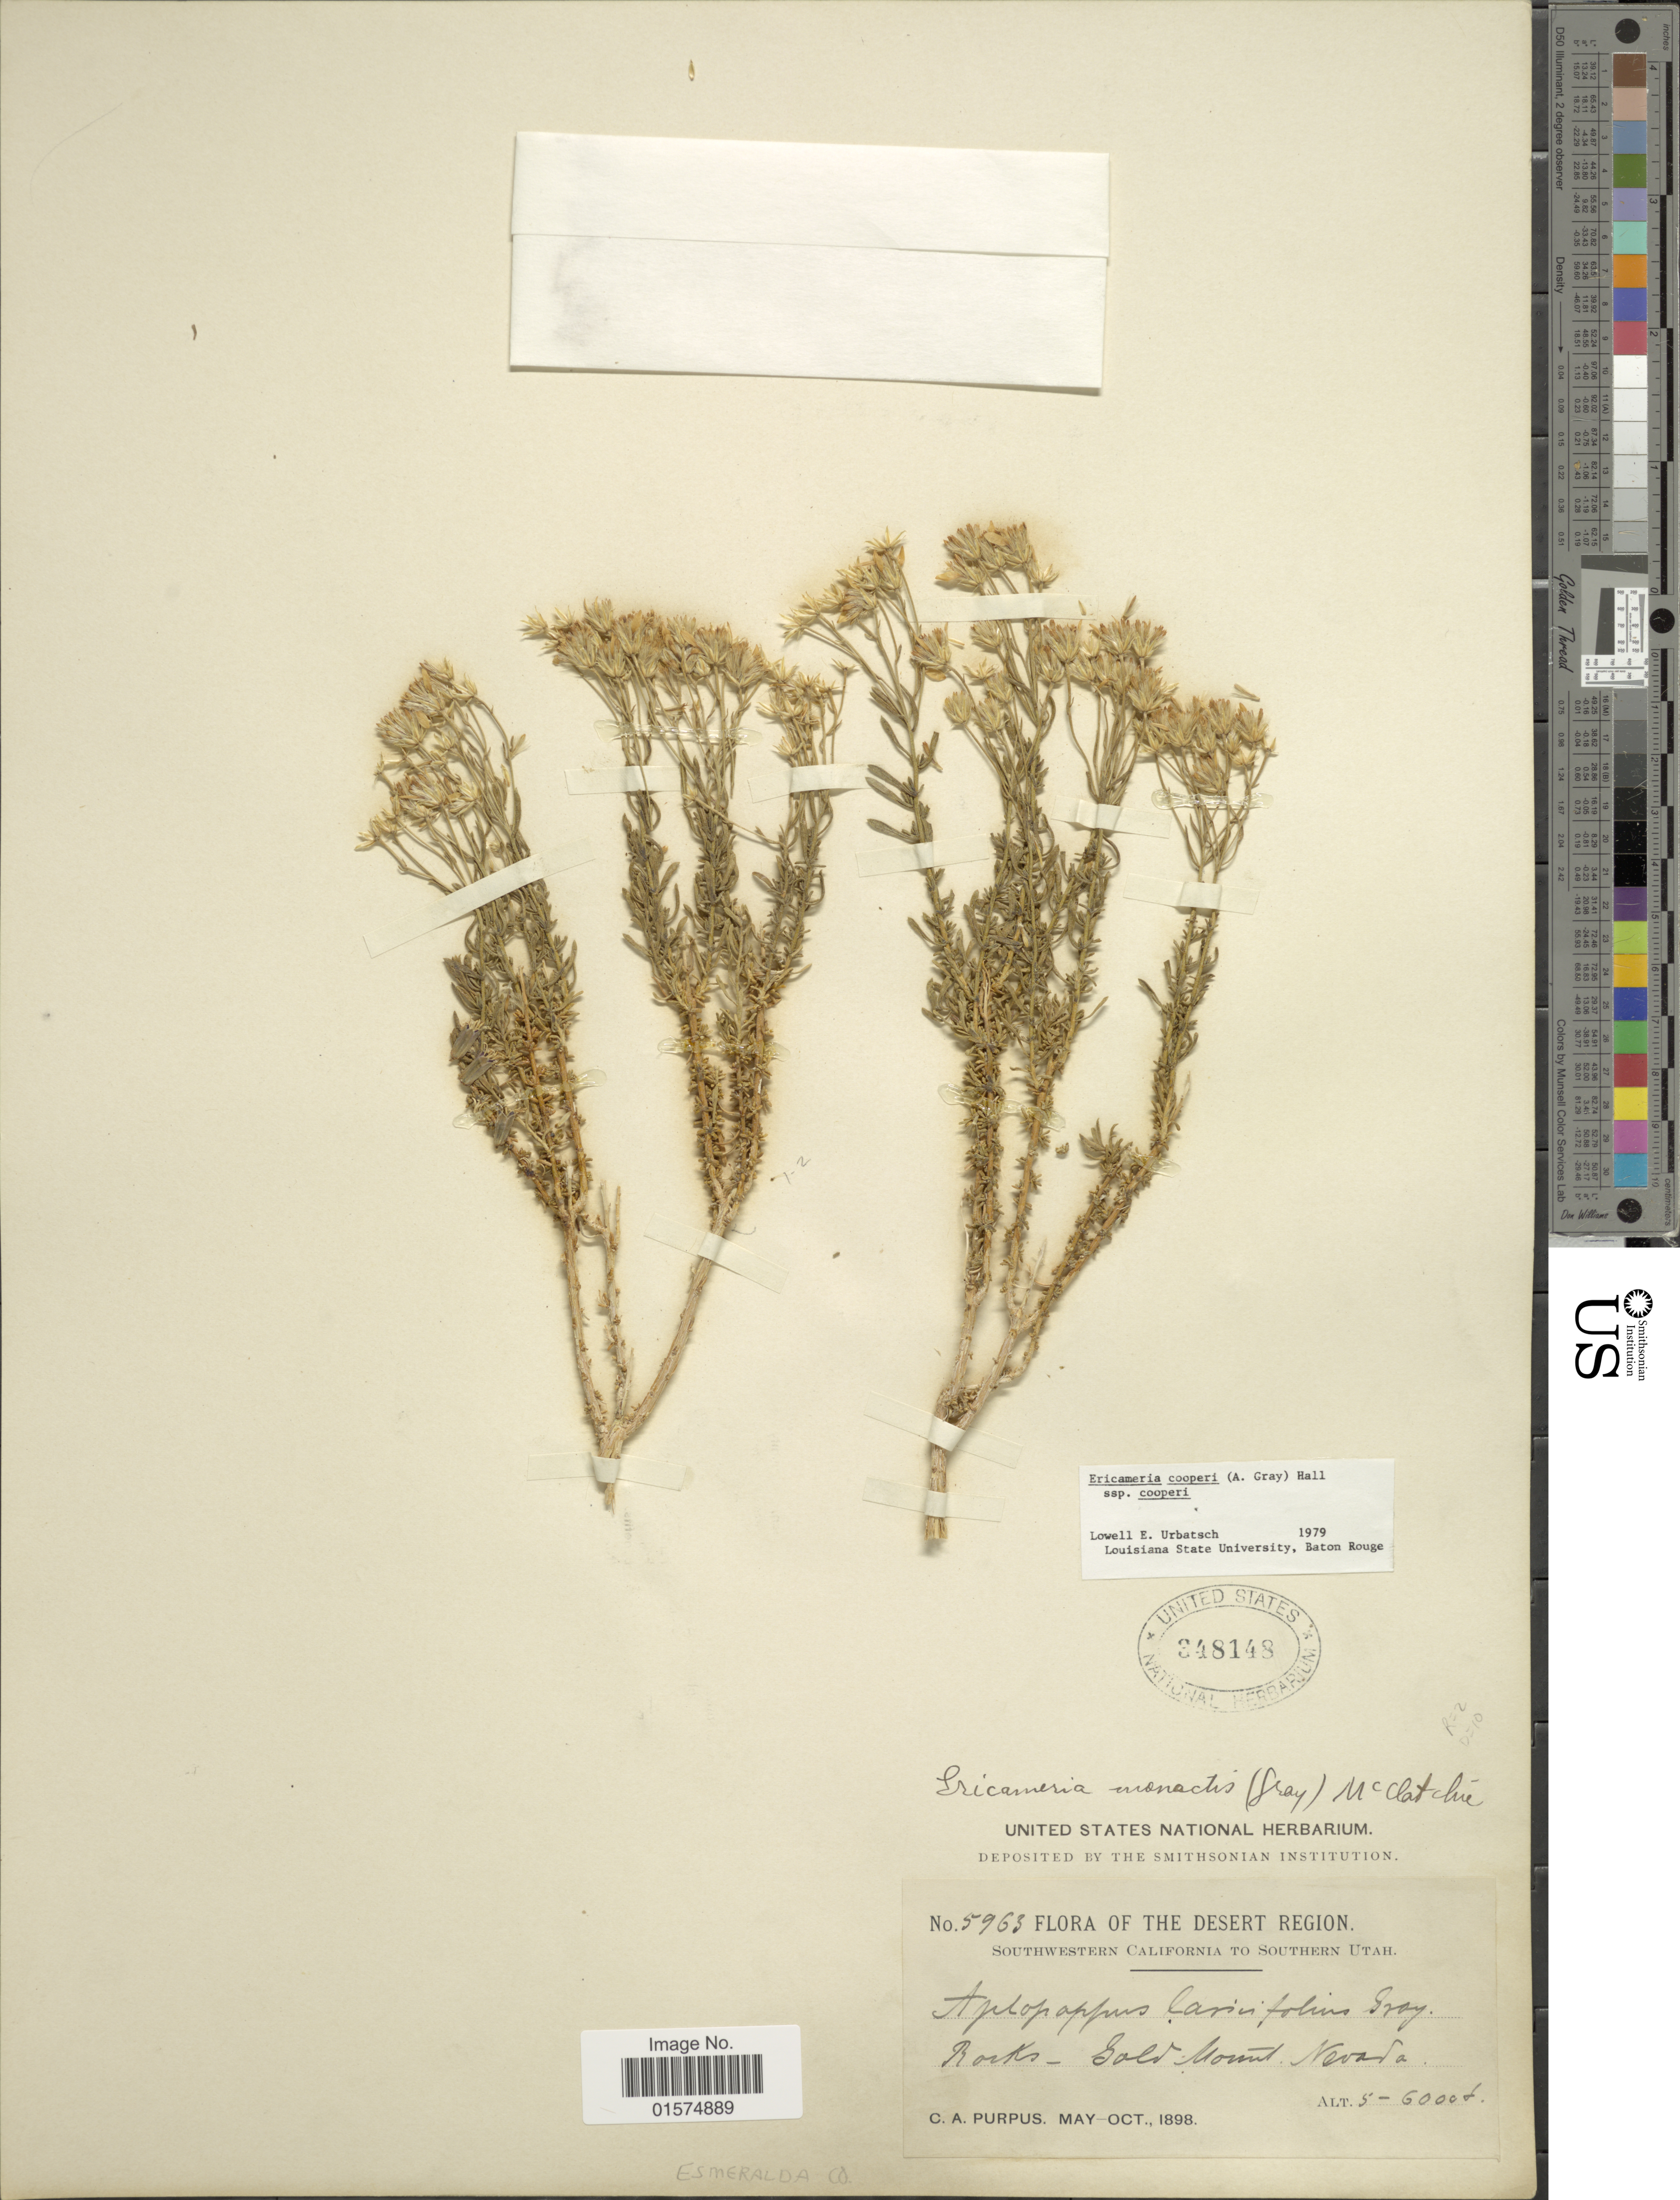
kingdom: Plantae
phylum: Tracheophyta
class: Magnoliopsida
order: Asterales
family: Asteraceae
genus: Ericameria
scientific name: Ericameria cooperi var. cooperi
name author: (A. Gray) Hall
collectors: C. A. Purpus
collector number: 5963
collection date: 1898-05/1898-10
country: United States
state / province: Nevada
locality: Desert Region. Gold Mount.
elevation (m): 1524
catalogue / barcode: US 348148